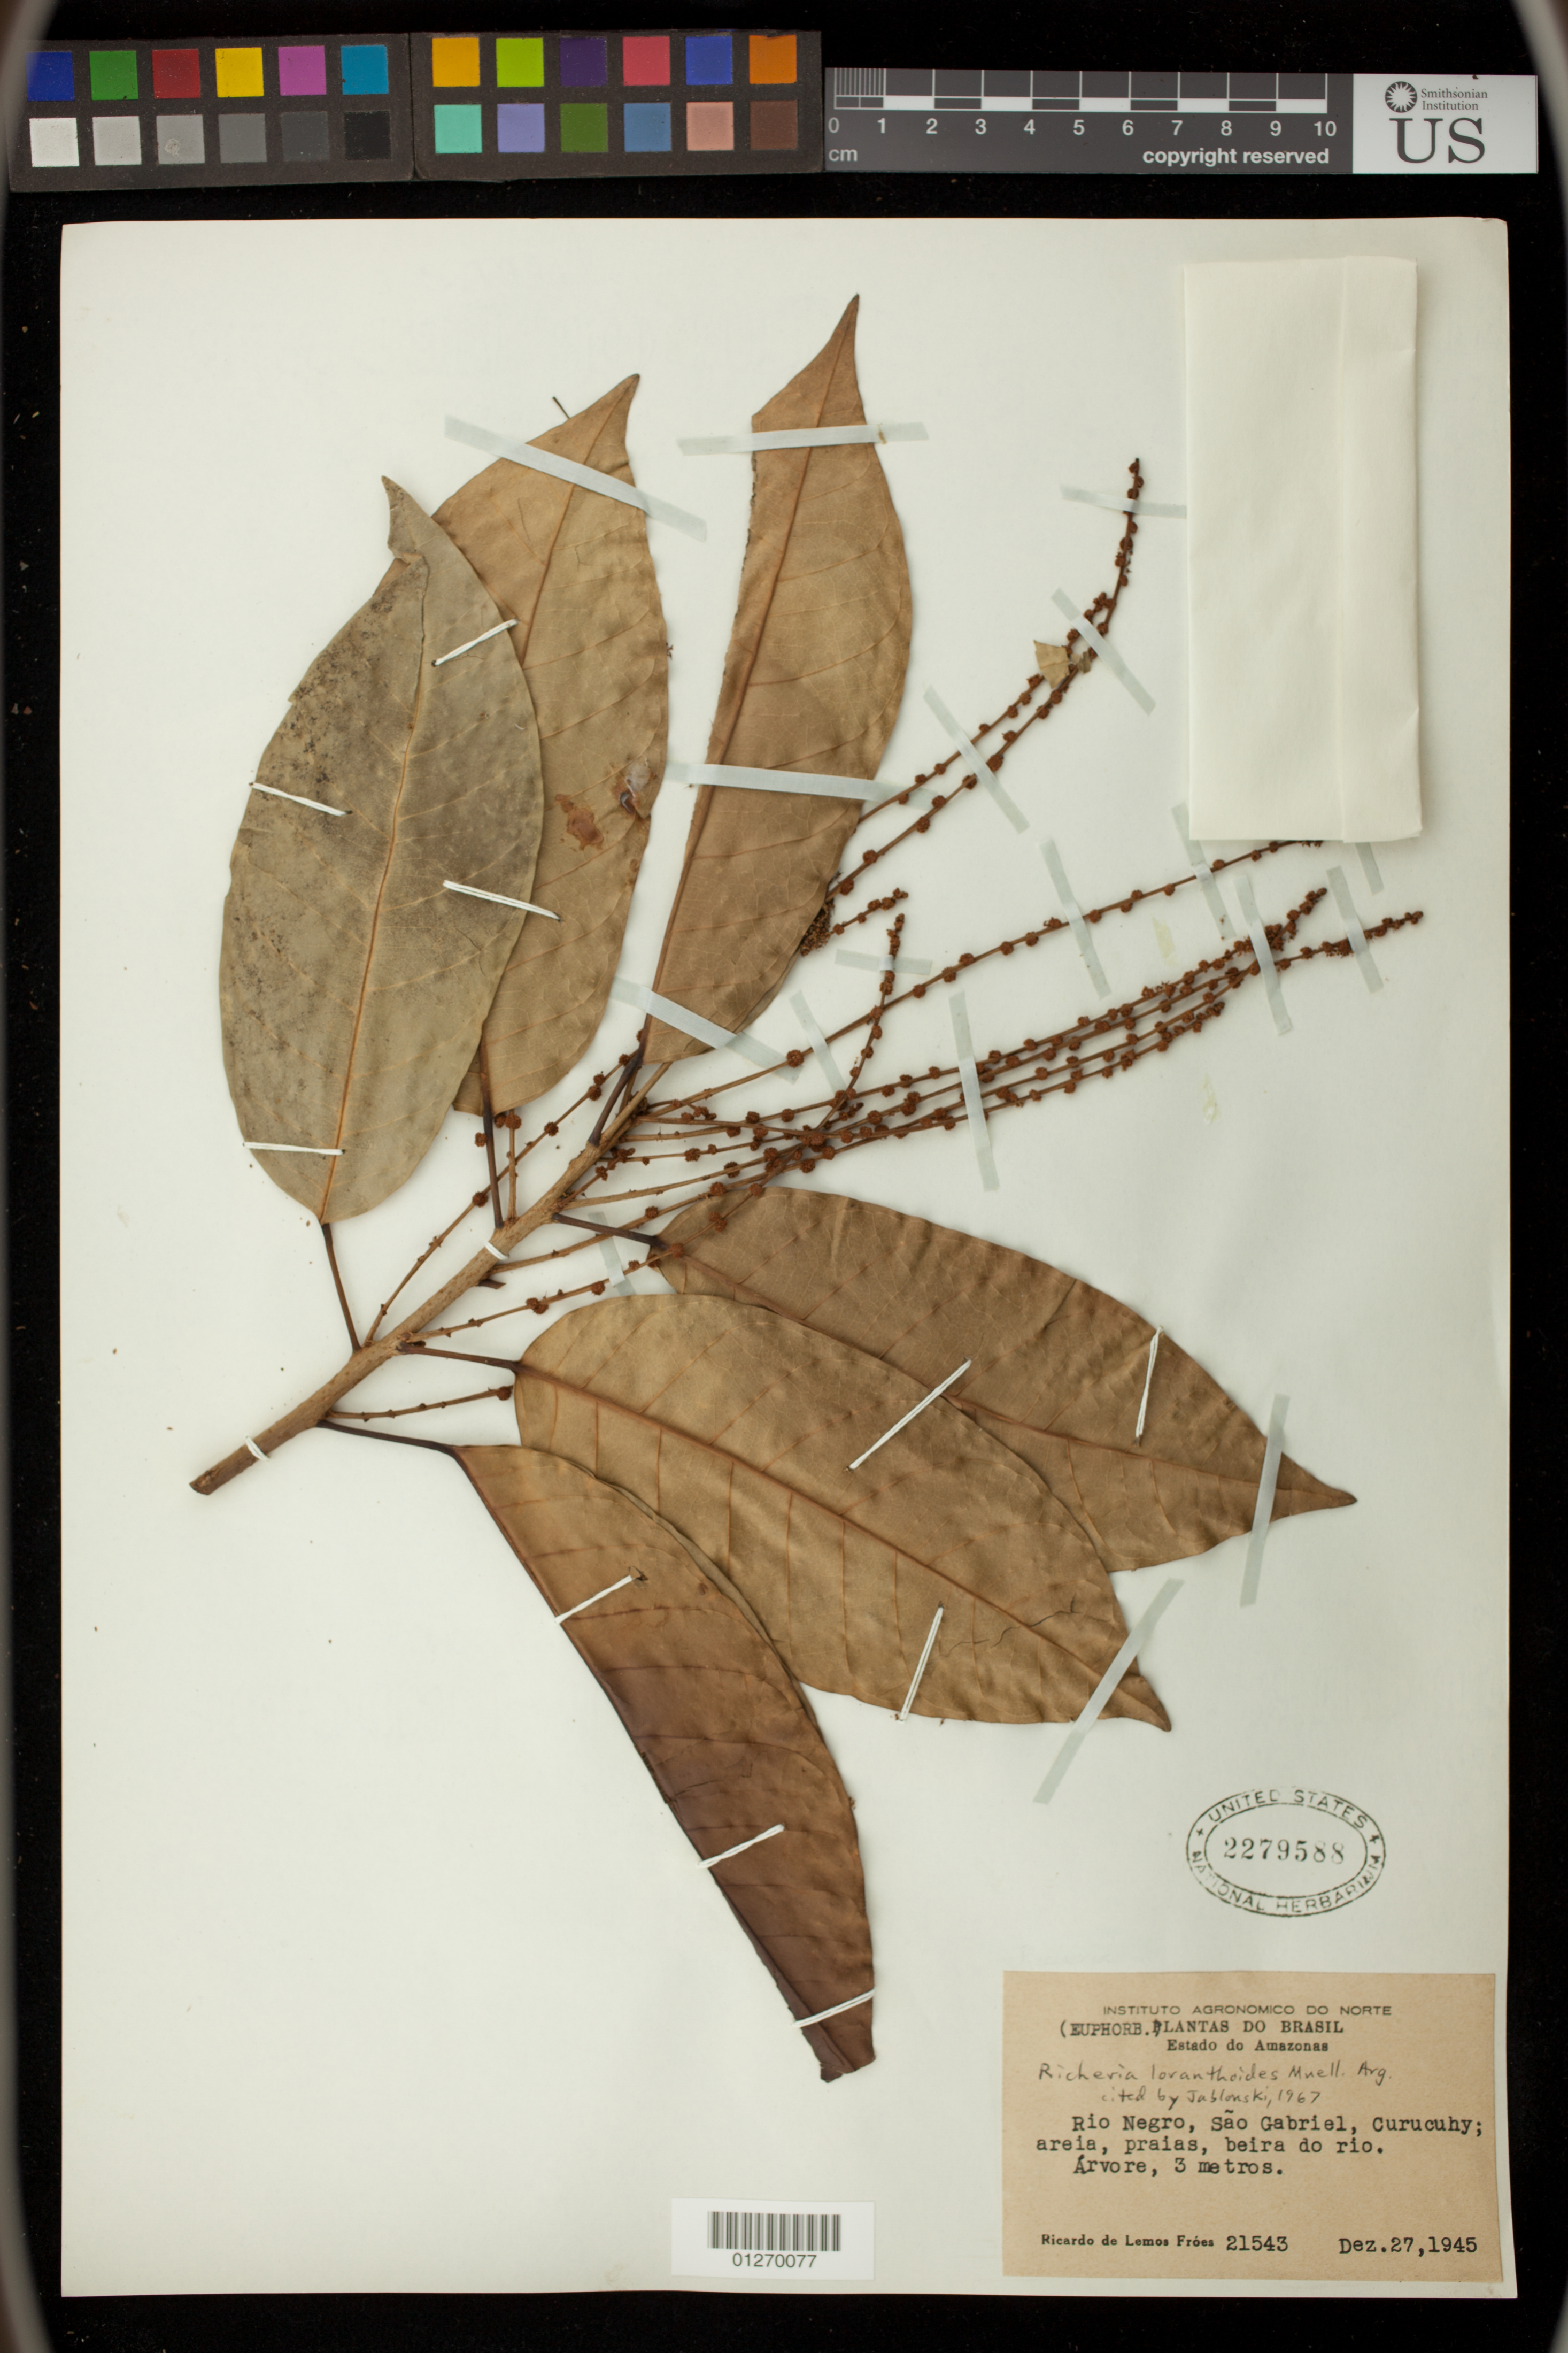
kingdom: Plantae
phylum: Tracheophyta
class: Magnoliopsida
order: Malpighiales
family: Picrodendraceae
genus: Podocalyx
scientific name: Podocalyx loranthoides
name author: Klotzsch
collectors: R. L. Fróes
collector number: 21543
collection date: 1945-12-27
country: Brazil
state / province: Amazonas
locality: Rio Negro, Sao Gabriel, Curucuhy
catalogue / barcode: US 2279588